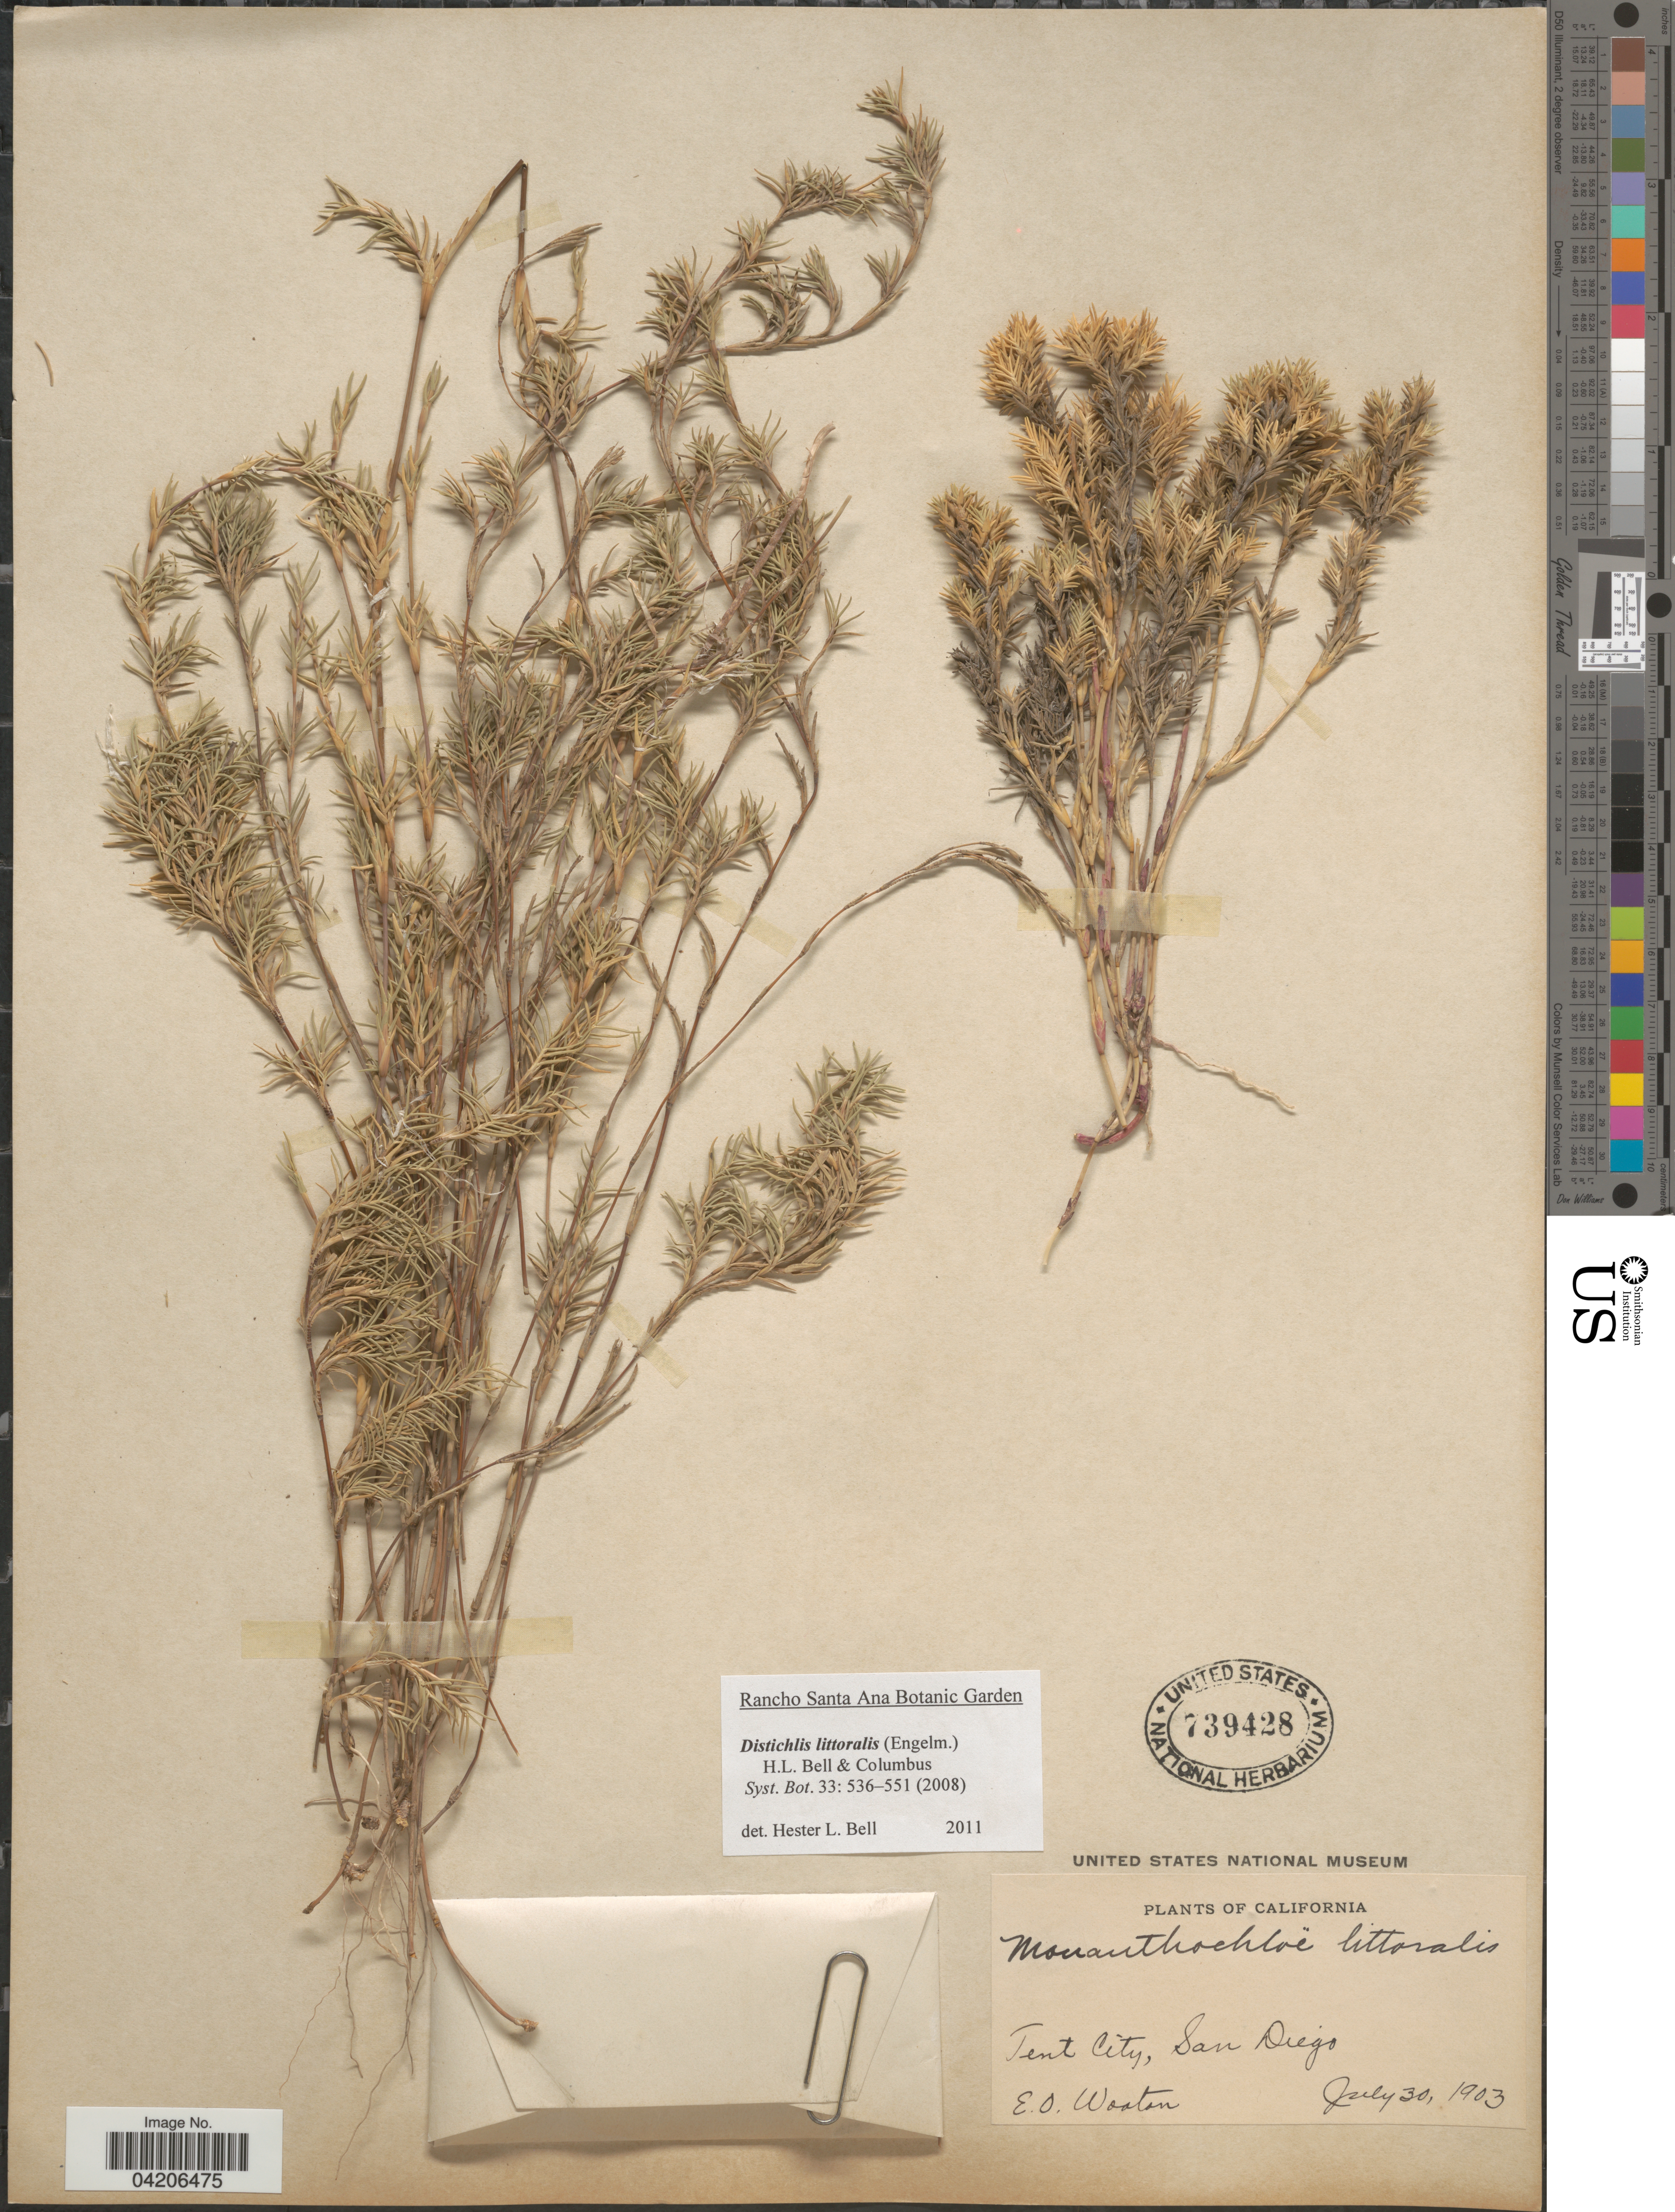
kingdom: Plantae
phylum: Tracheophyta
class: Liliopsida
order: Poales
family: Poaceae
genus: Distichlis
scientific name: Distichlis littoralis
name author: (Engelm.) H.L. Bell & Columbus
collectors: E. O. Wooton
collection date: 1903-07-30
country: United States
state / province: California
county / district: San Diego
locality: Tent City, San Diego.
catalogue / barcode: US 739428